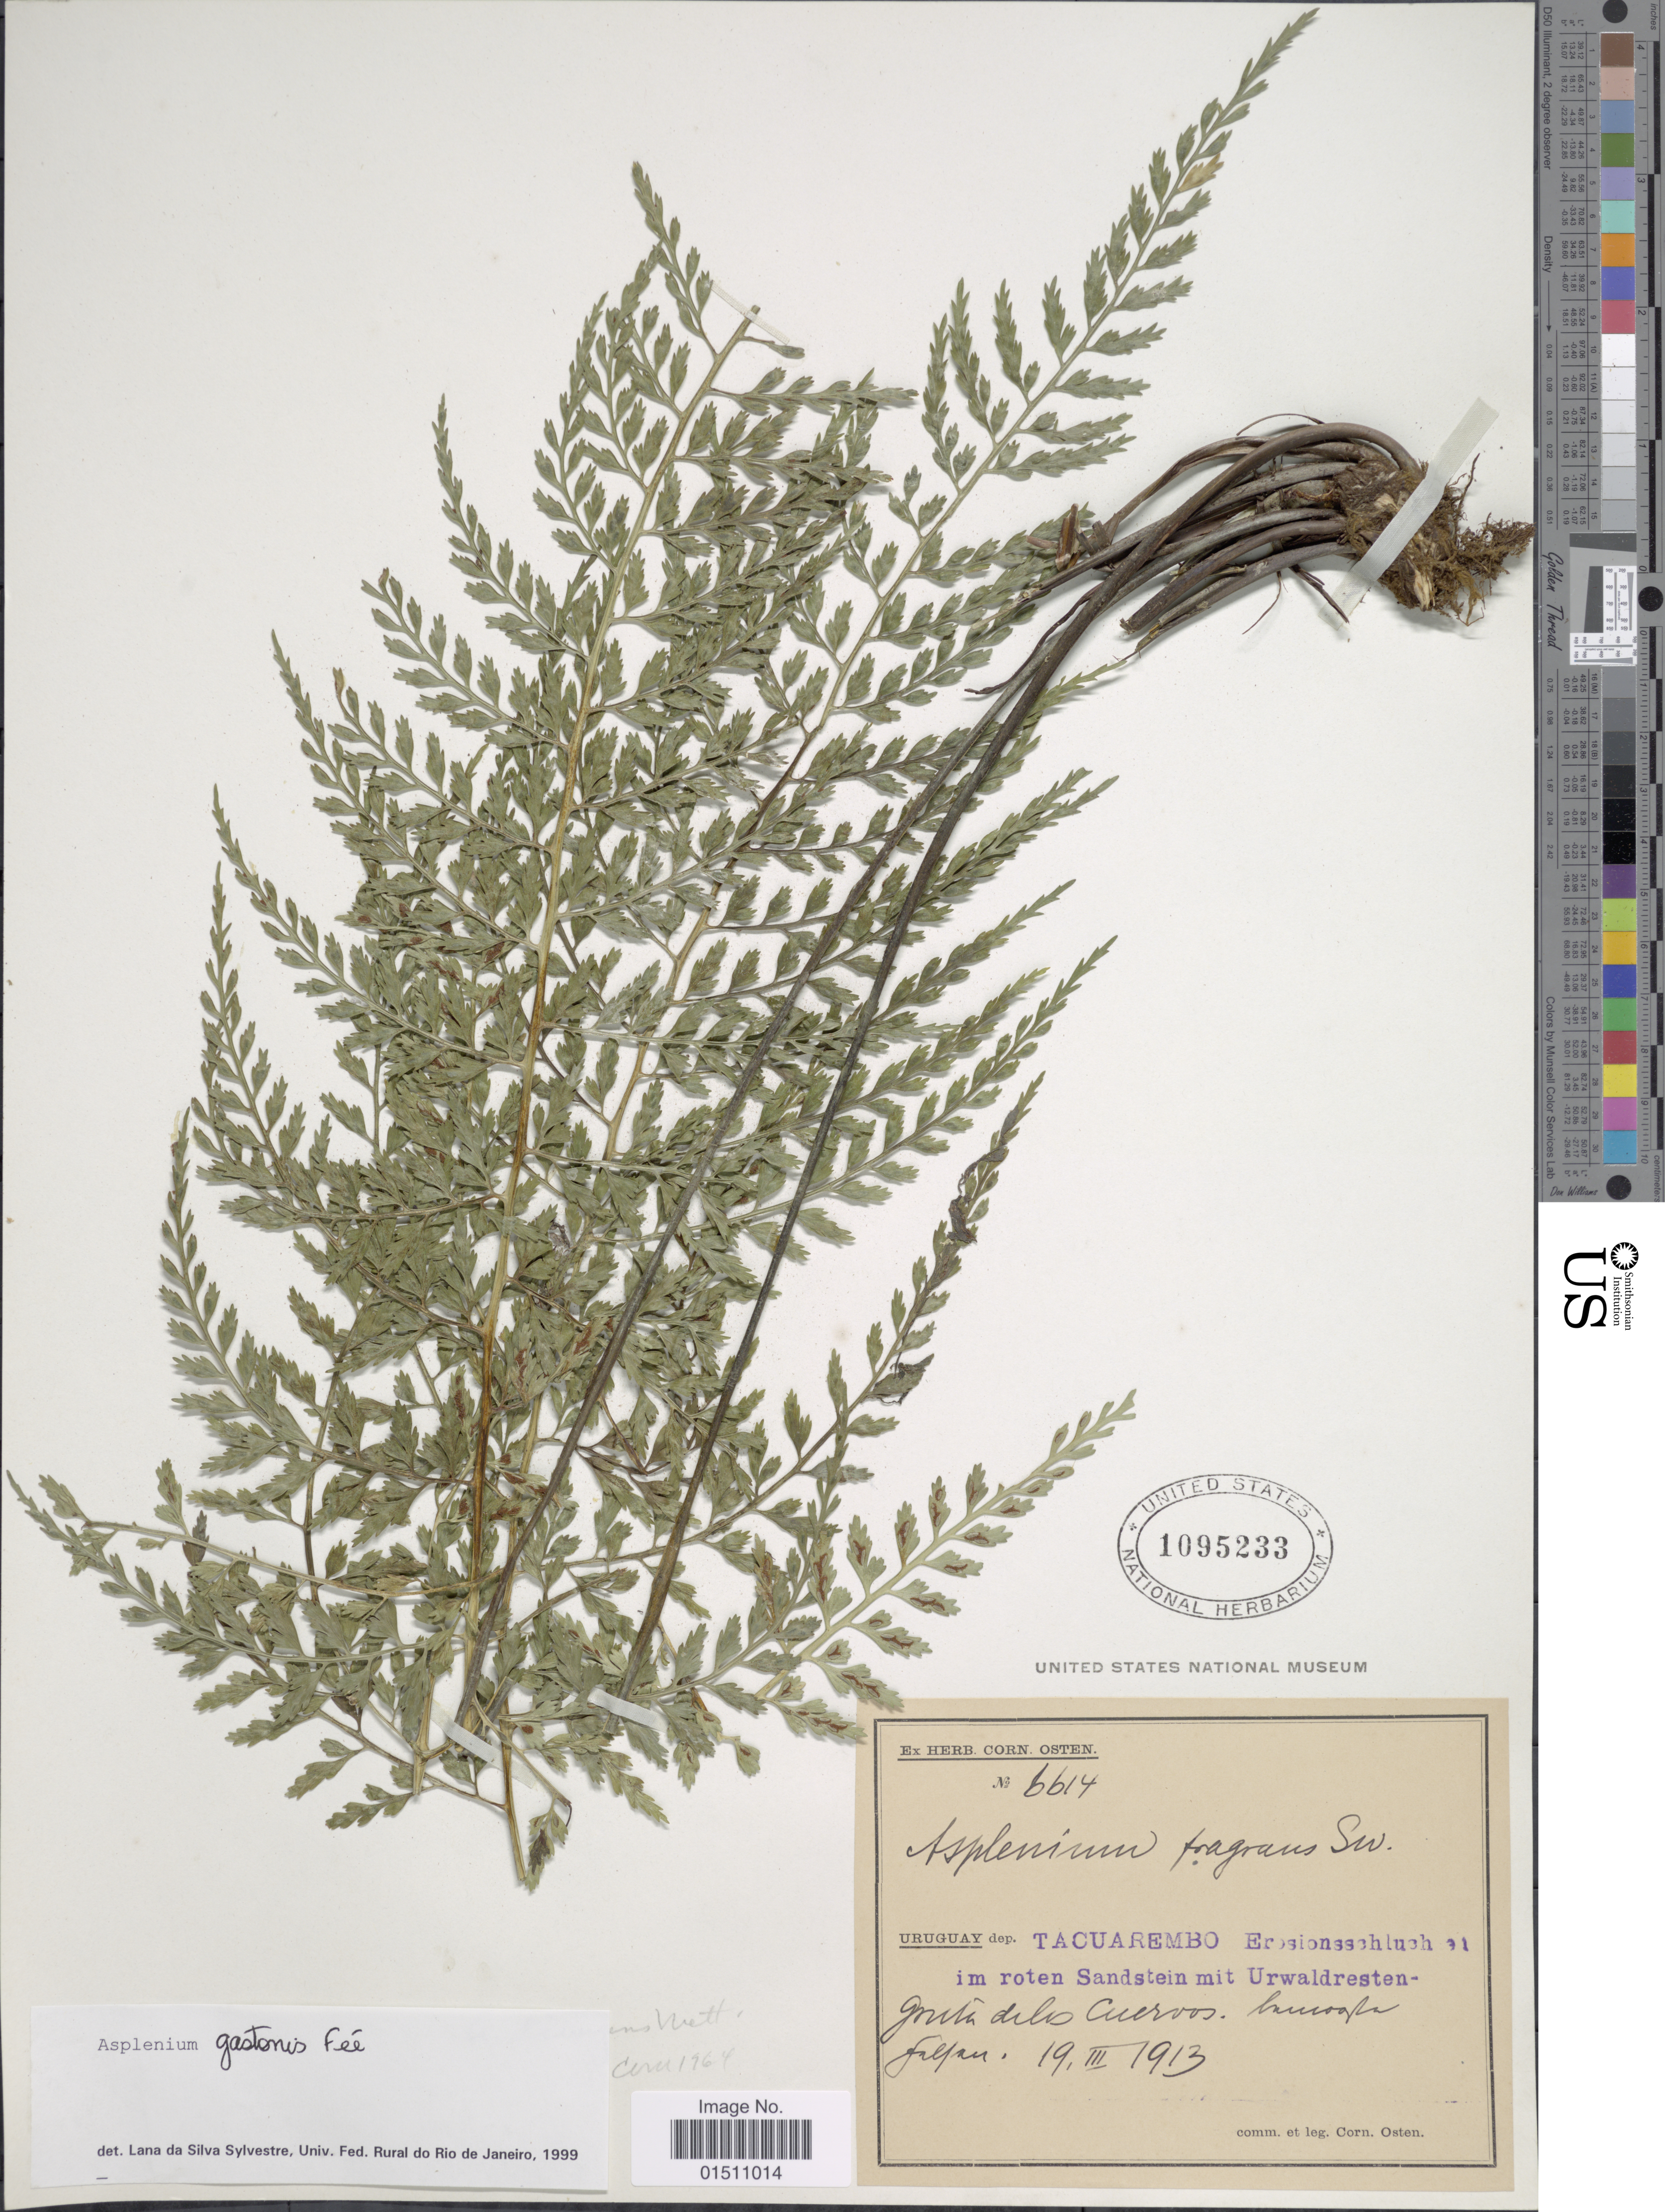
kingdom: Plantae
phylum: Tracheophyta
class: Polypodiopsida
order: Polypodiales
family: Aspleniaceae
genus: Asplenium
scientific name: Asplenium gastonis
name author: Fée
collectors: C. Osten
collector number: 6614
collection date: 1913-03-19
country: Uruguay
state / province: Tacuarembó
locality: Uruguay dep. Tacuarembo, Erosionsschluch et im roten Sandstein mit Urwaldresten.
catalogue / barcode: US 1095233